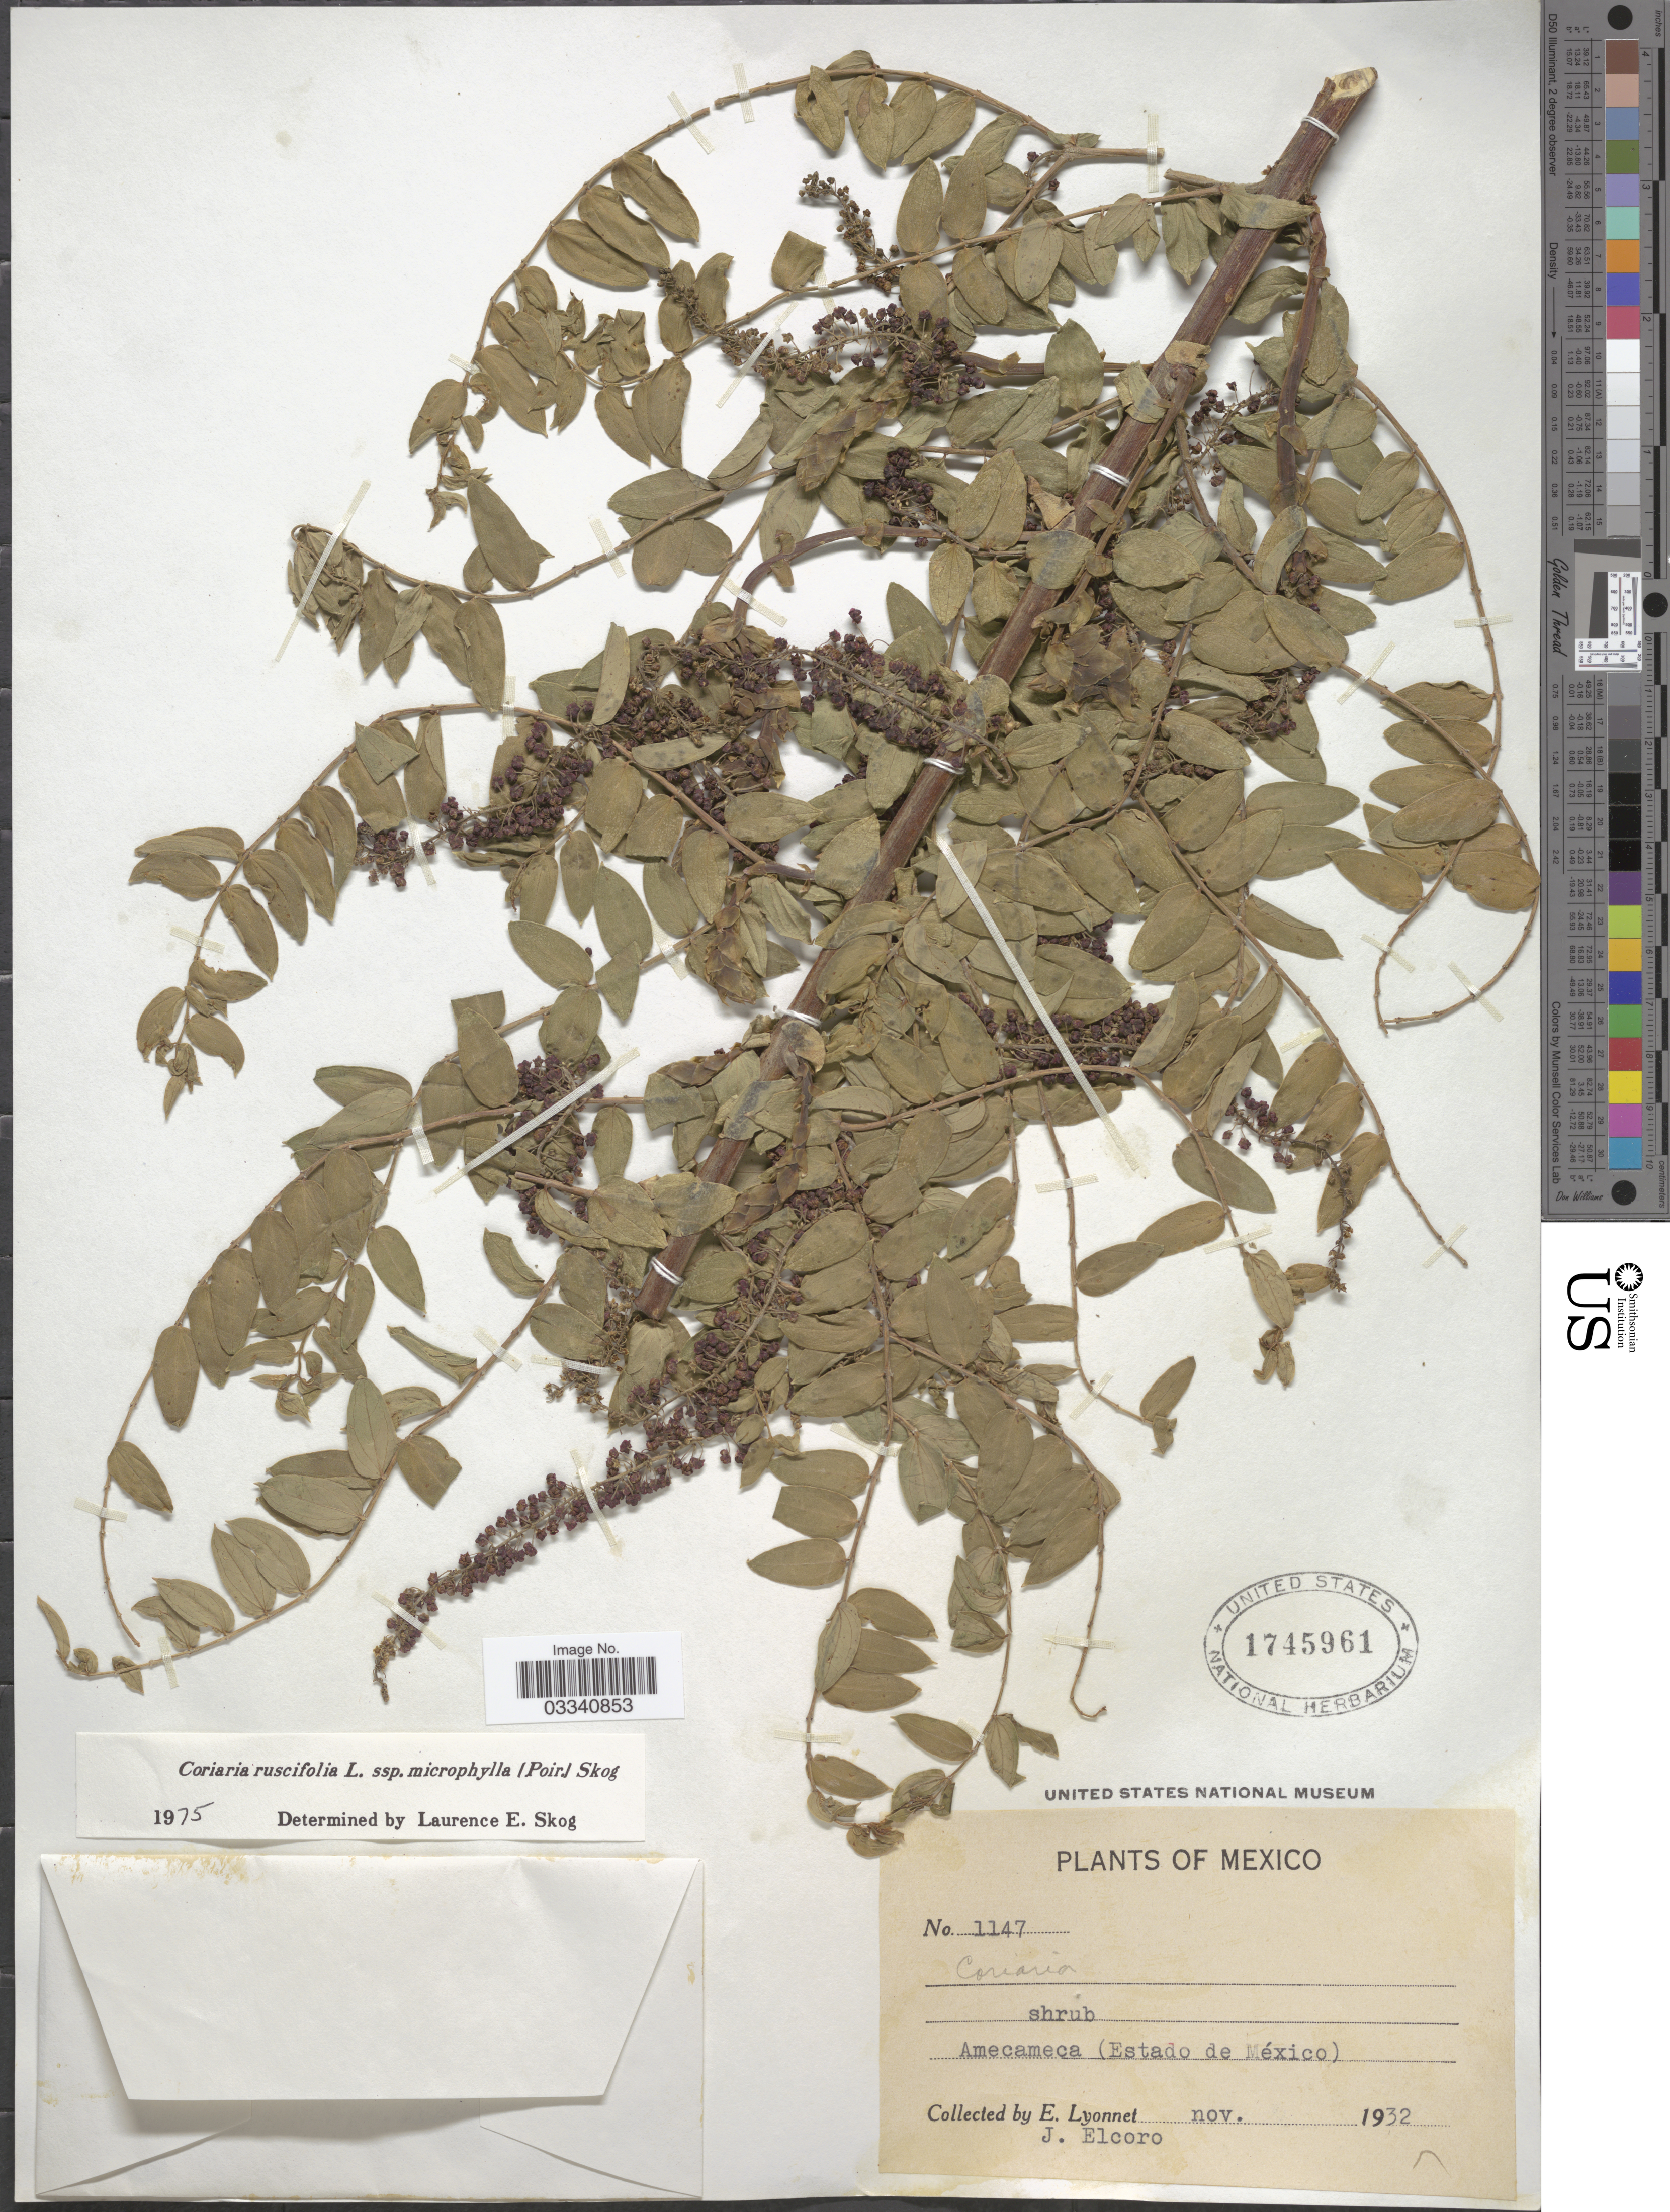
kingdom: Plantae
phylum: Tracheophyta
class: Magnoliopsida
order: Cucurbitales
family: Coriariaceae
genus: Coriaria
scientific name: Coriaria ruscifolia subsp. microphylla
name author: (Poir.) L.E. Skog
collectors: E. Lyonnet & J. Elcoro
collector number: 1147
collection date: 1932-11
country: Mexico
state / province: México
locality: Amecameca.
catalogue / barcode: US 1745961